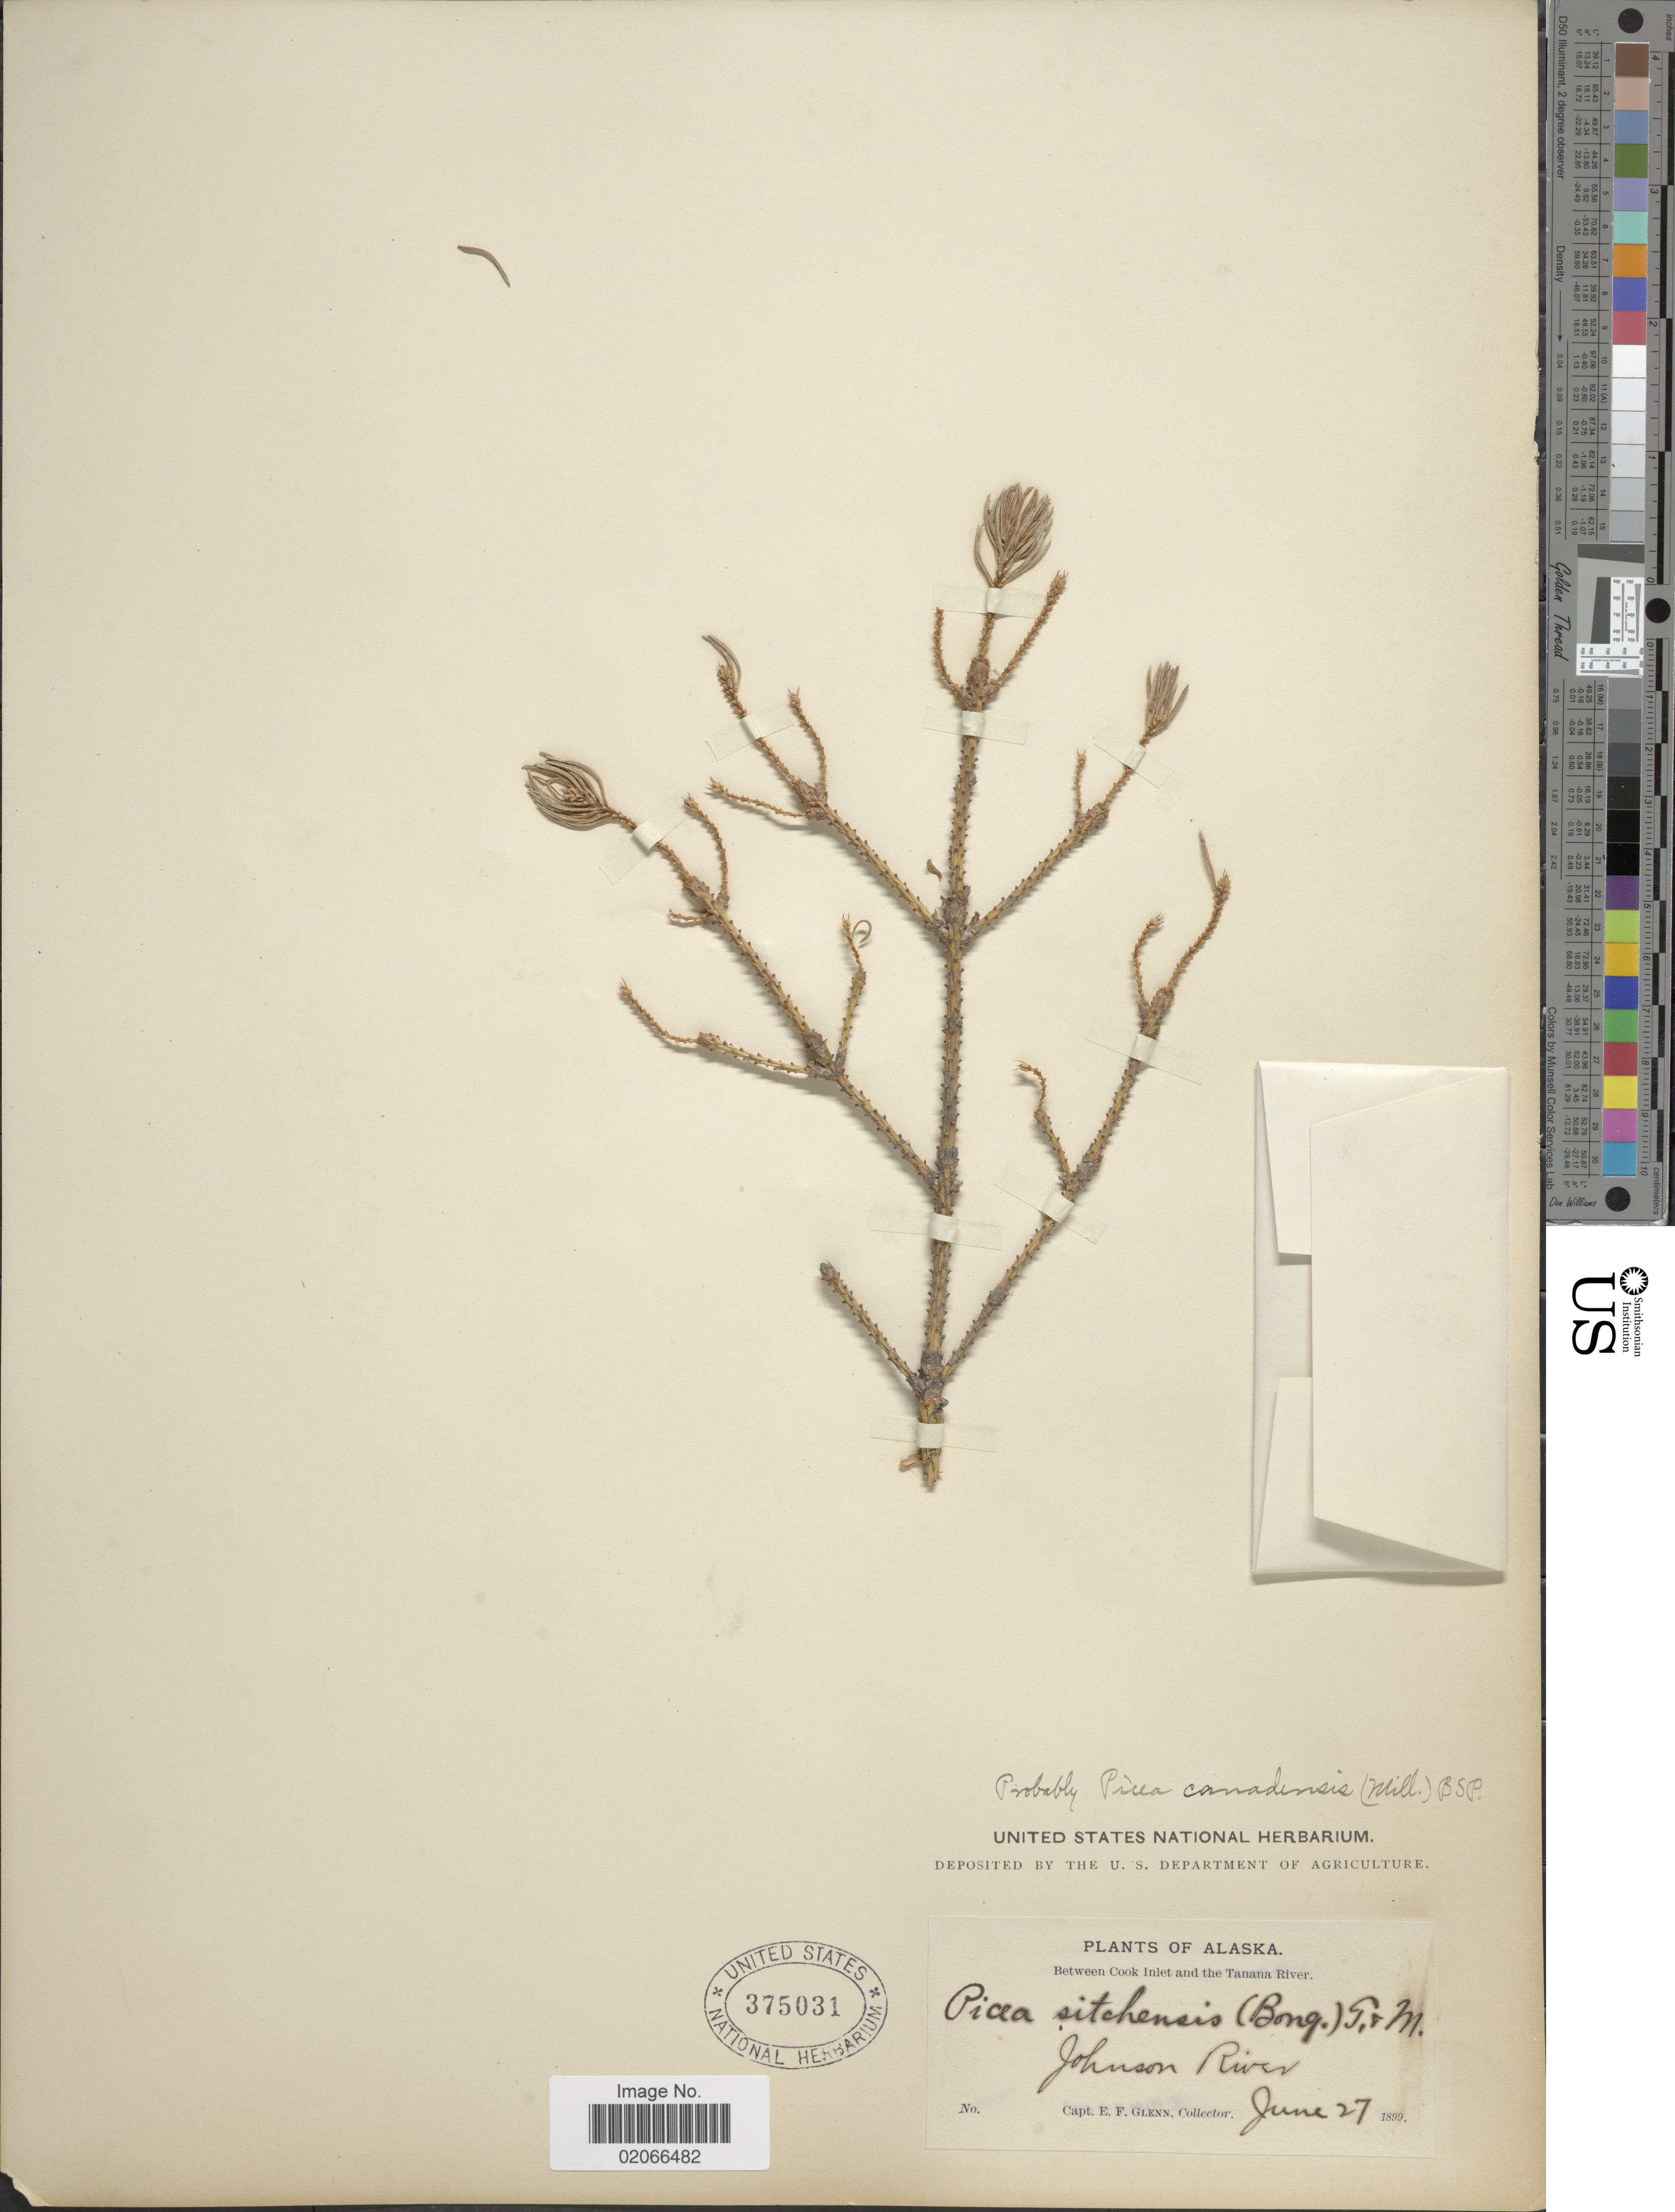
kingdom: Plantae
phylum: Tracheophyta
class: Pinopsida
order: Pinales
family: Pinaceae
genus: Picea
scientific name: Picea glauca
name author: (Moench) Voss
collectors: E. Glenn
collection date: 1899-06-27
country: United States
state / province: Alaska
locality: Between Cook and Tanana River, Johnson River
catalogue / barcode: US 375031